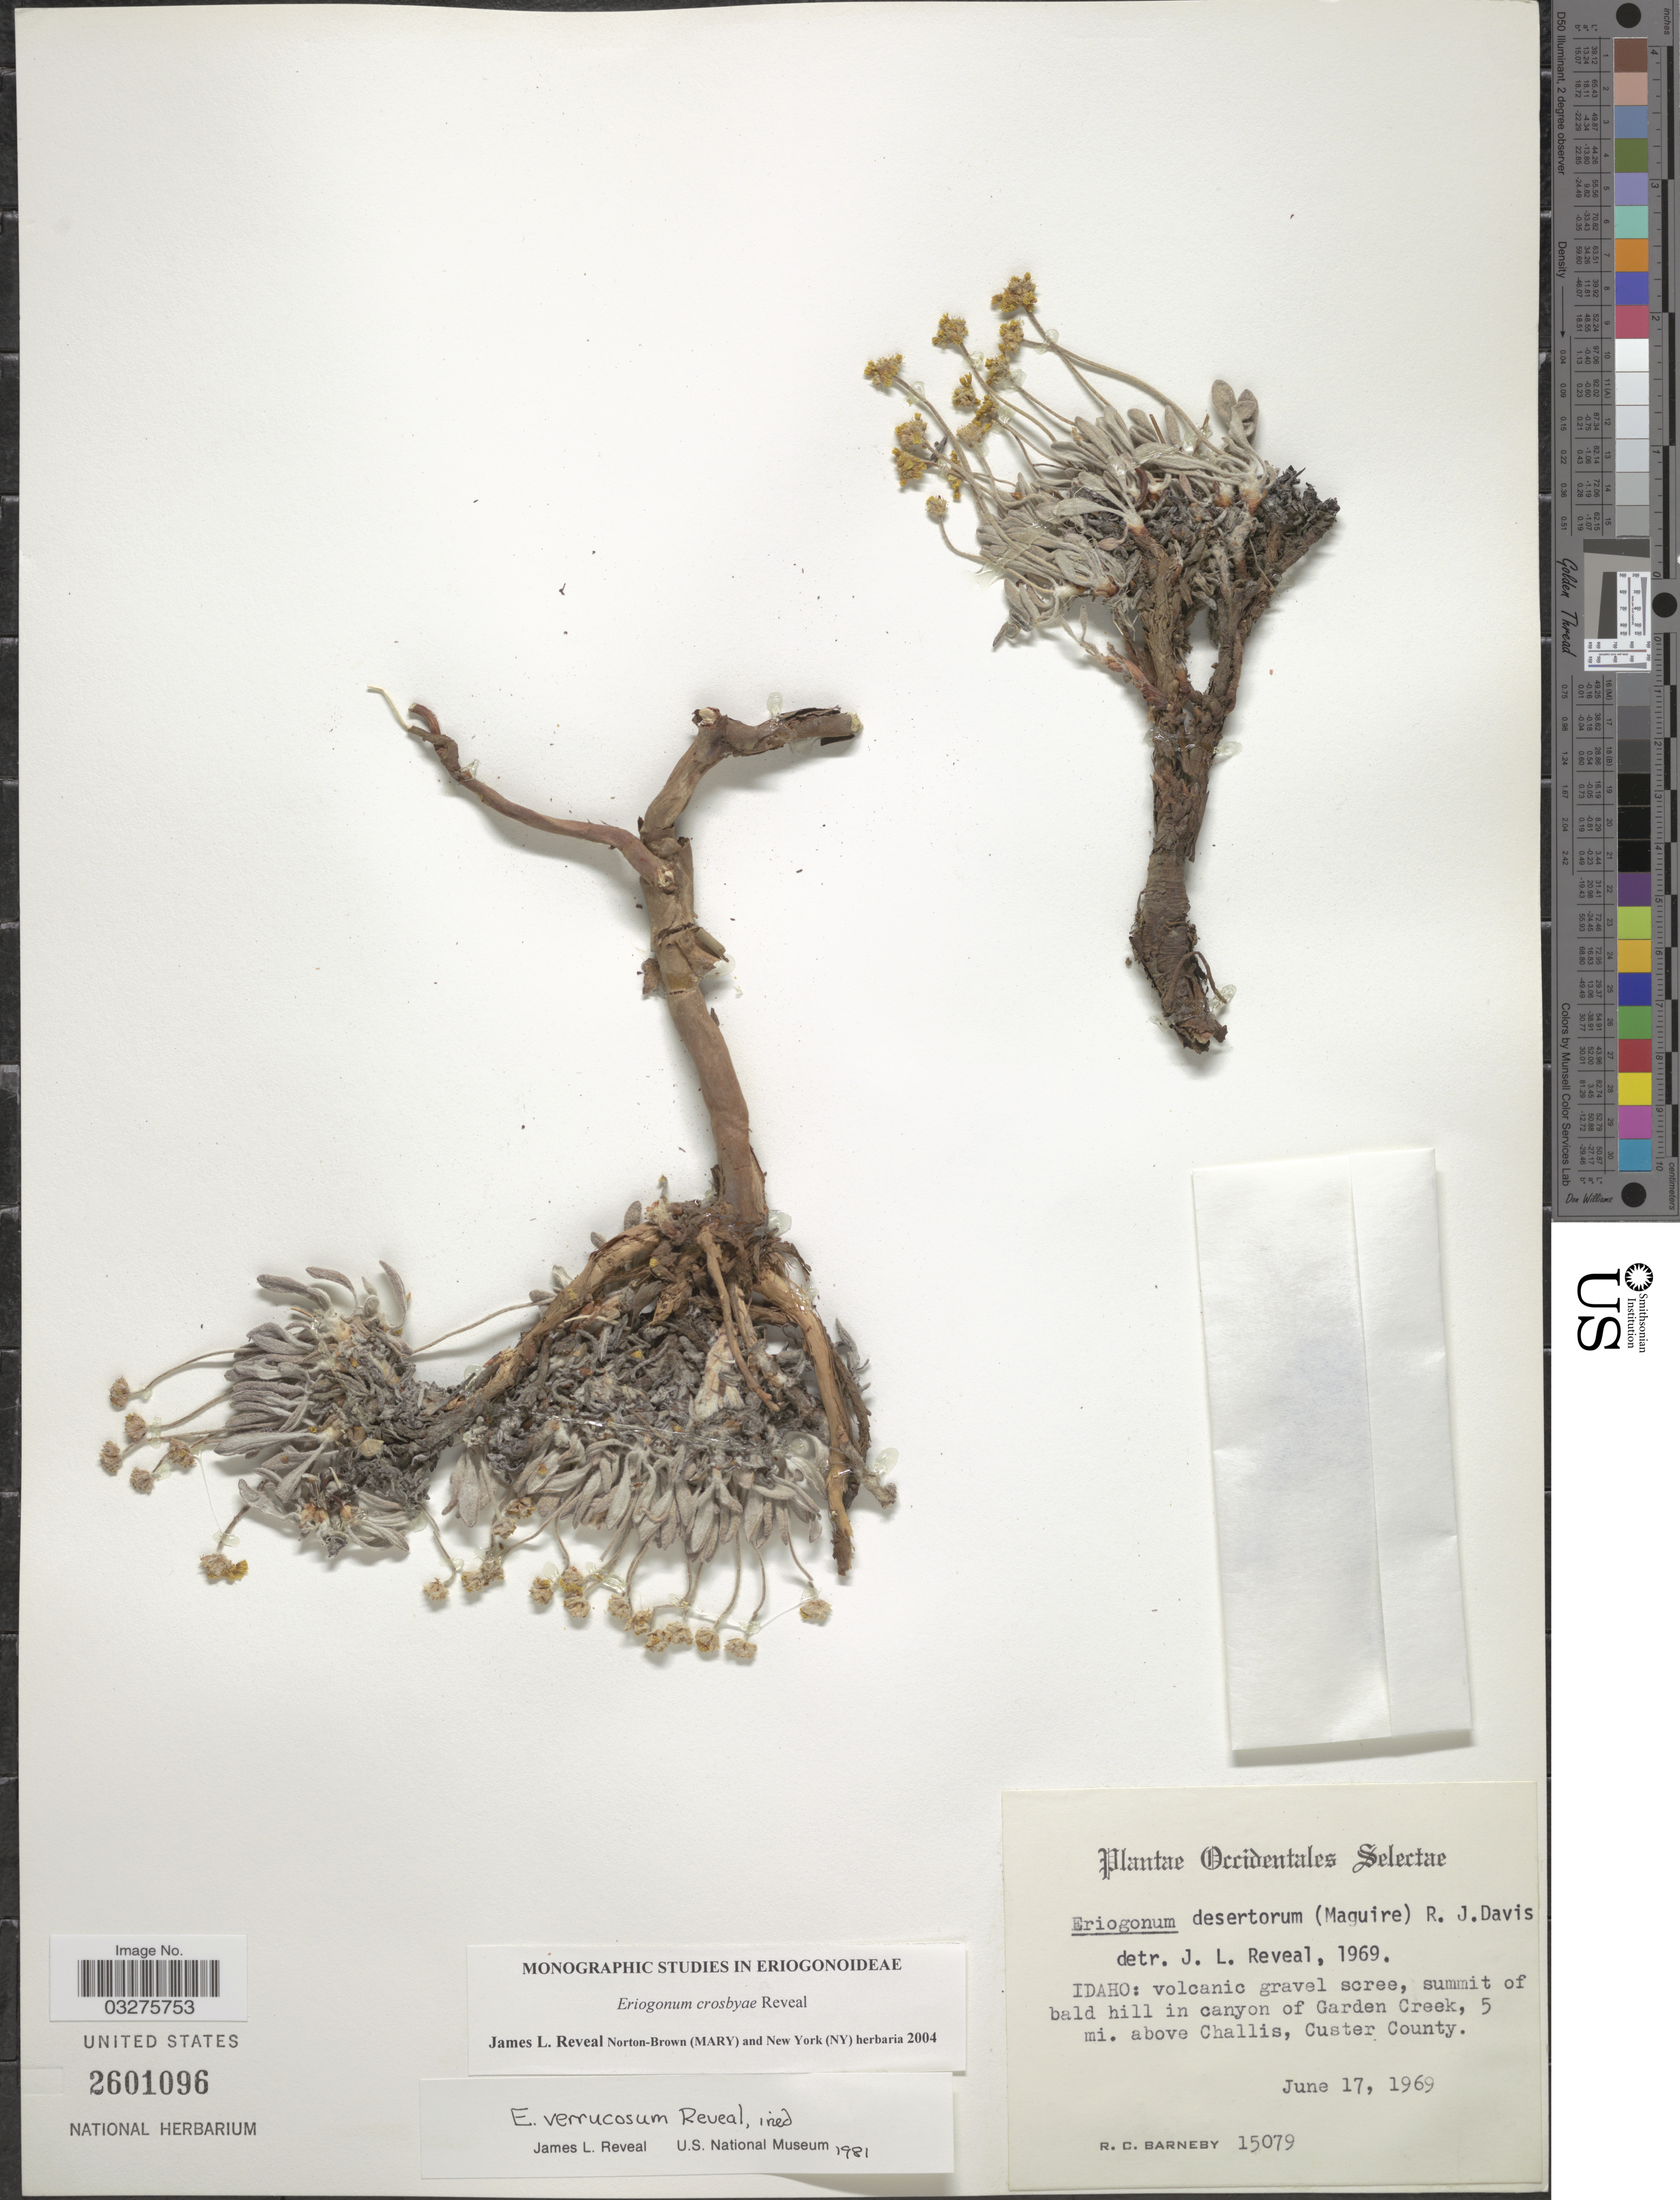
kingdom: Plantae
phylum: Tracheophyta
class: Magnoliopsida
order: Caryophyllales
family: Polygonaceae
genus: Eriogonum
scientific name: Eriogonum crosbyae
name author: Reveal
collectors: R. C. Barneby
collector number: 15079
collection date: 1969-06-17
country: United States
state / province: Idaho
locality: Occidentalis Selectae. Summit of bald hill in canyon of Garden Creek, 5 mi. above Challis, Custer County.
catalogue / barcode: US 2601096